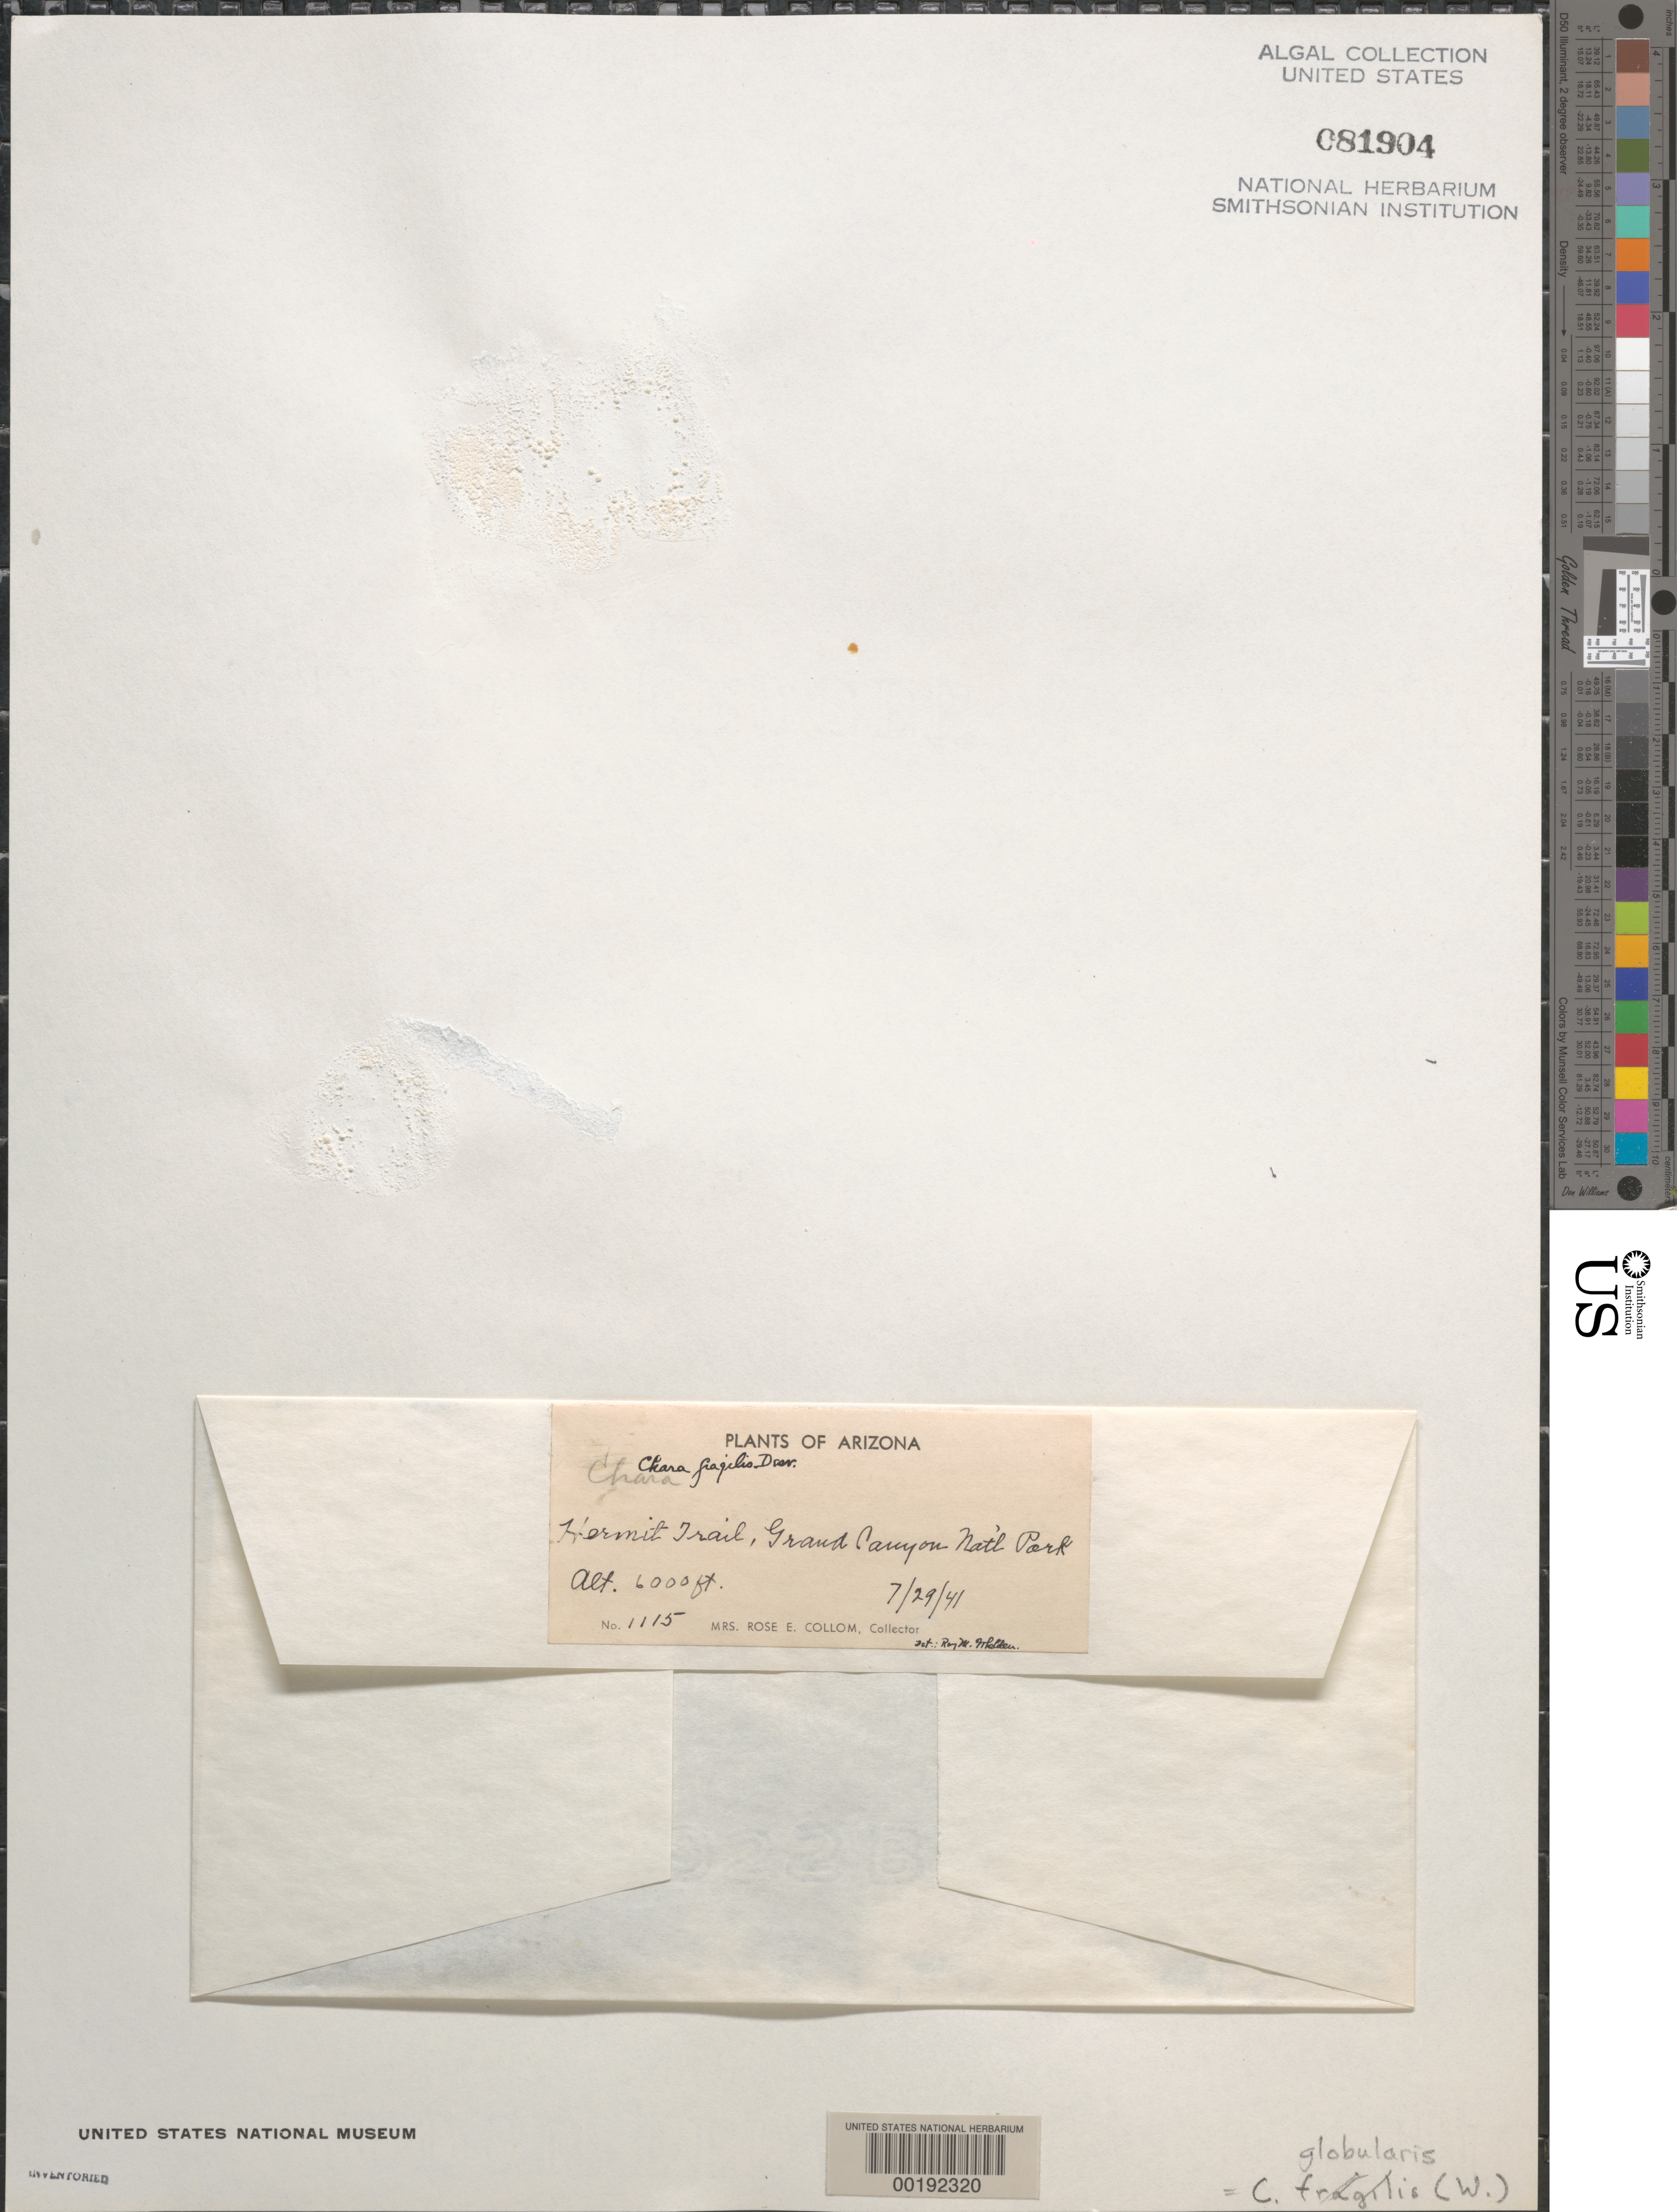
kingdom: Plantae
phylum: Charophyta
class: Charophyceae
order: Charales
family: Characeae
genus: Chara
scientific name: Chara globularis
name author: Thuiller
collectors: R. E. Collom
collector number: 1115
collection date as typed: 29 Jul 1941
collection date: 1941-07-29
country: United States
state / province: Arizona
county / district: Coconino County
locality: Hermit Trail, Grand Canyon National Park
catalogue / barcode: US 81904